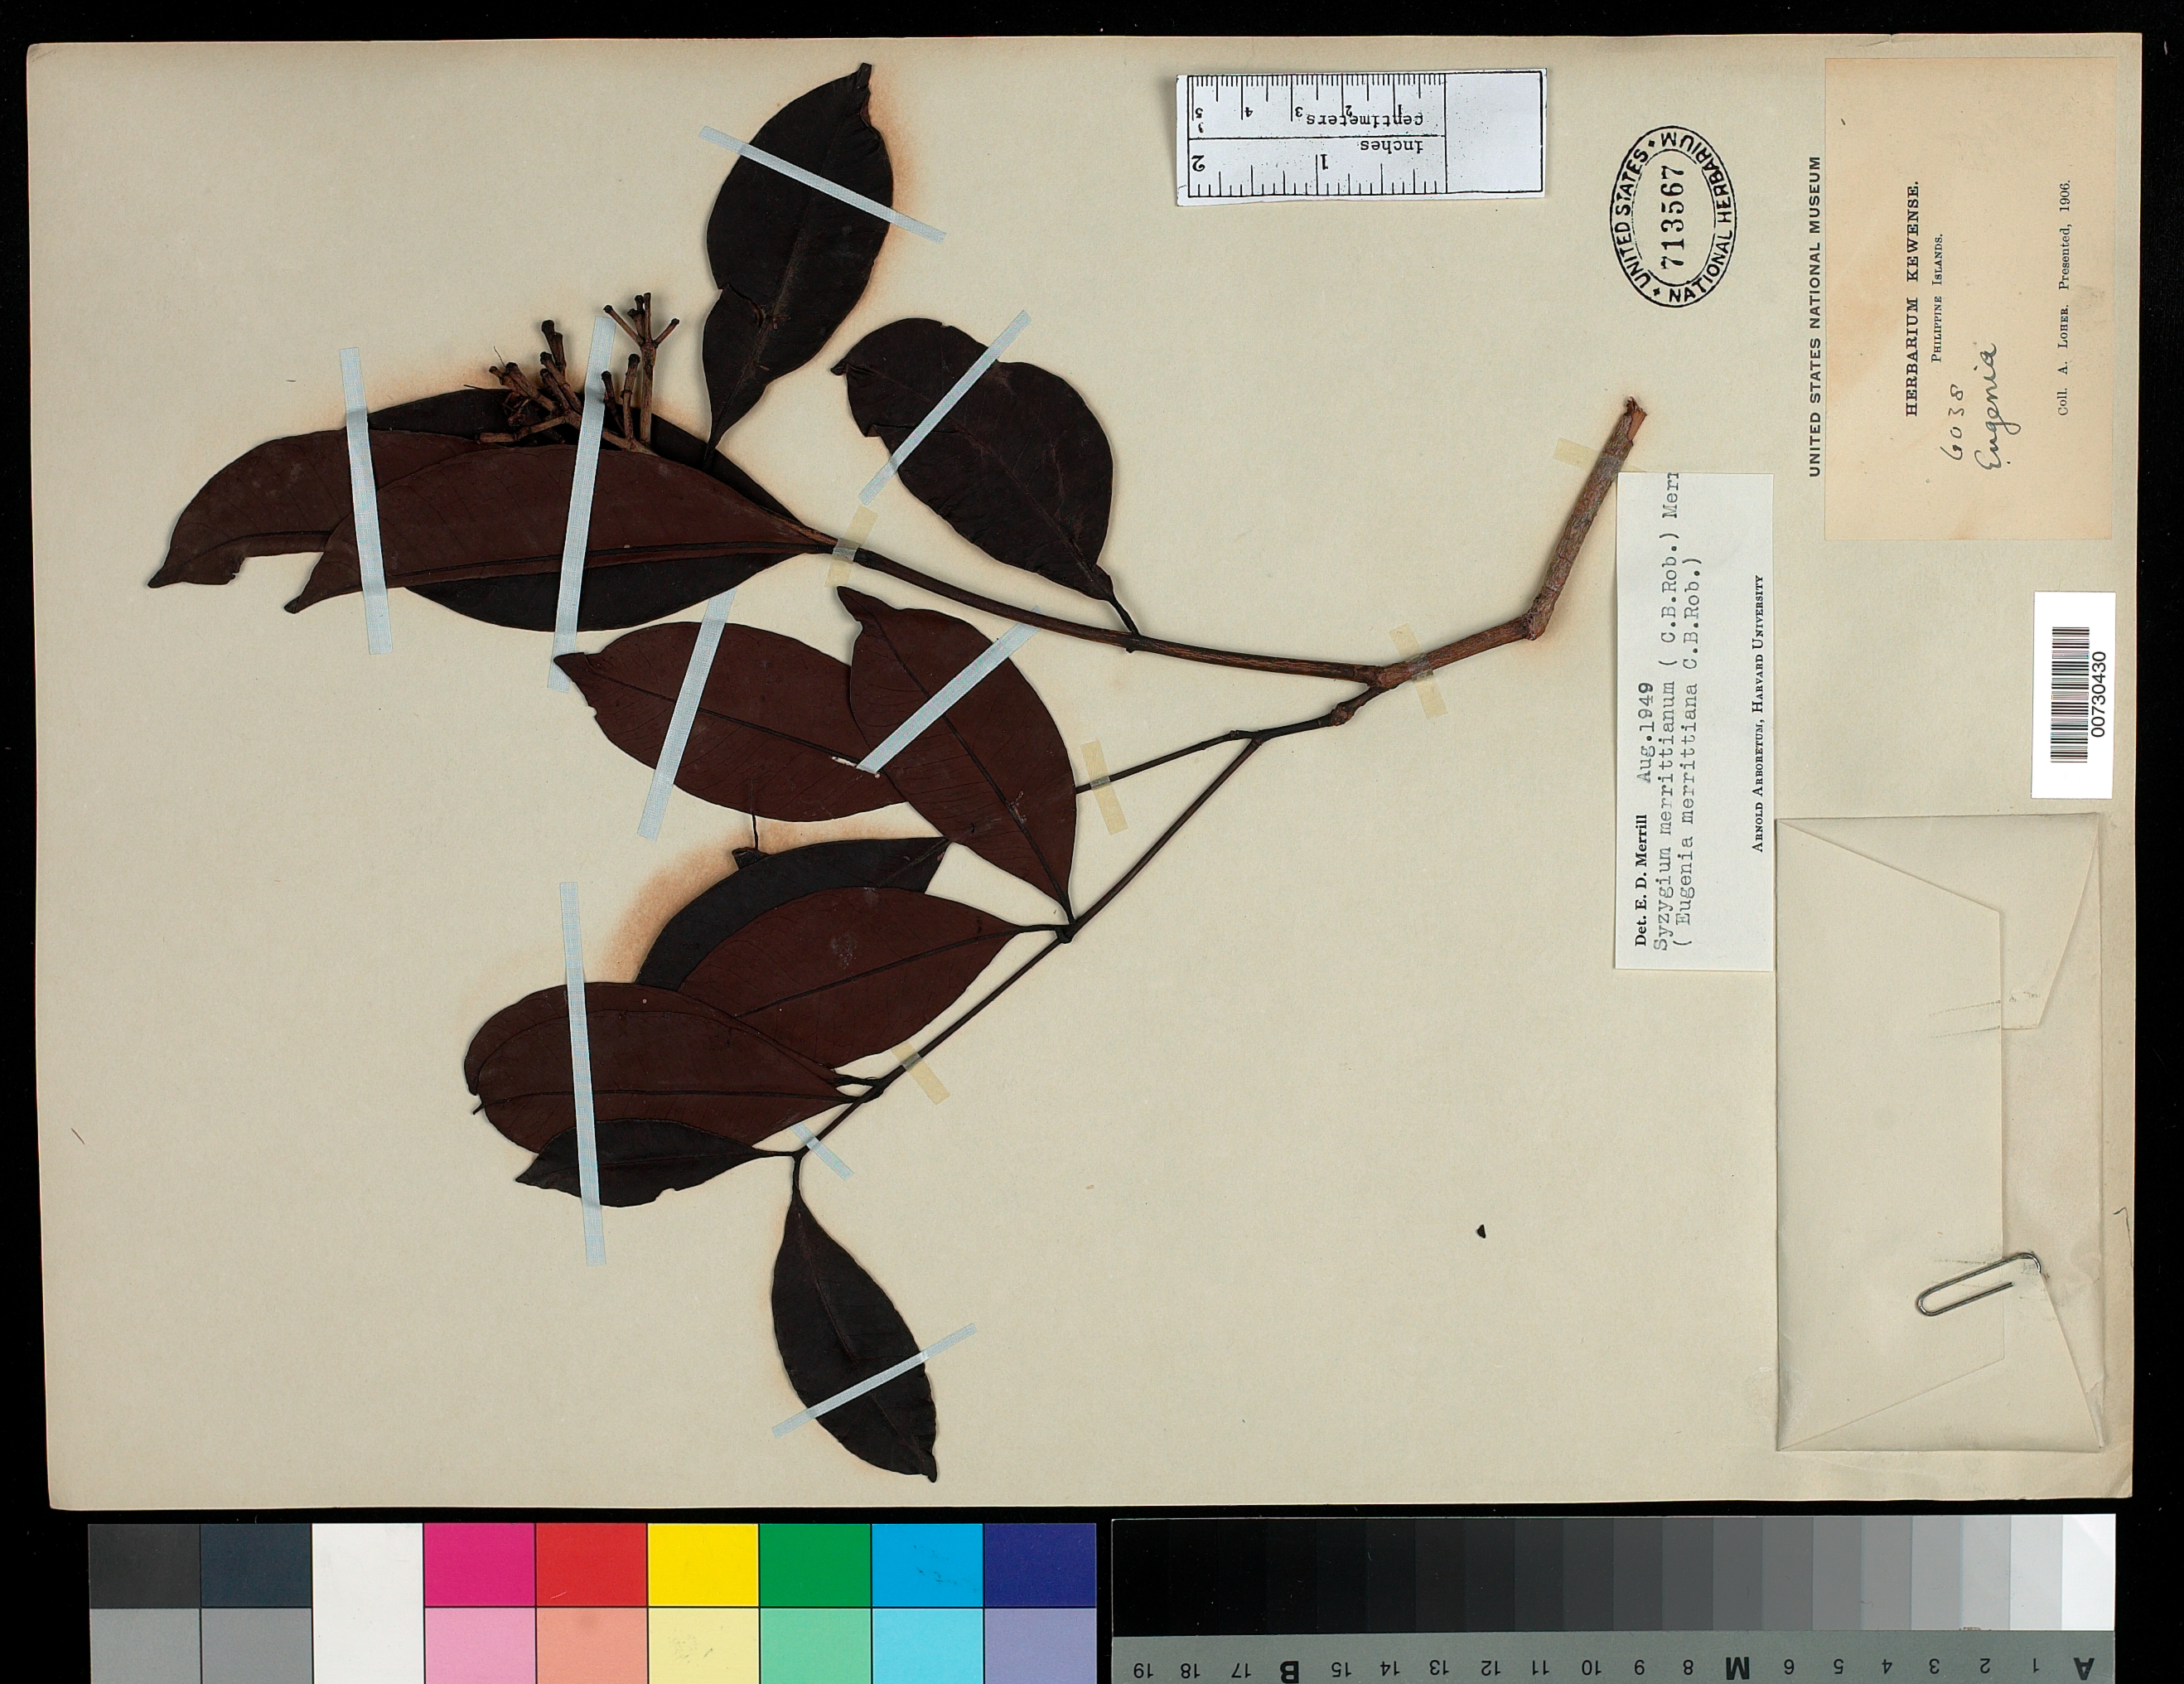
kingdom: Plantae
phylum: Tracheophyta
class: Magnoliopsida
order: Myrtales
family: Myrtaceae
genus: Syzygium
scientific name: Syzygium merrittianum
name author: (C.B. Rob.) Merr.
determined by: Merrill, Elmer D.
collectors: A. Loher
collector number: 6038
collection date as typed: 1906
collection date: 1906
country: Philippines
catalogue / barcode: US 713567